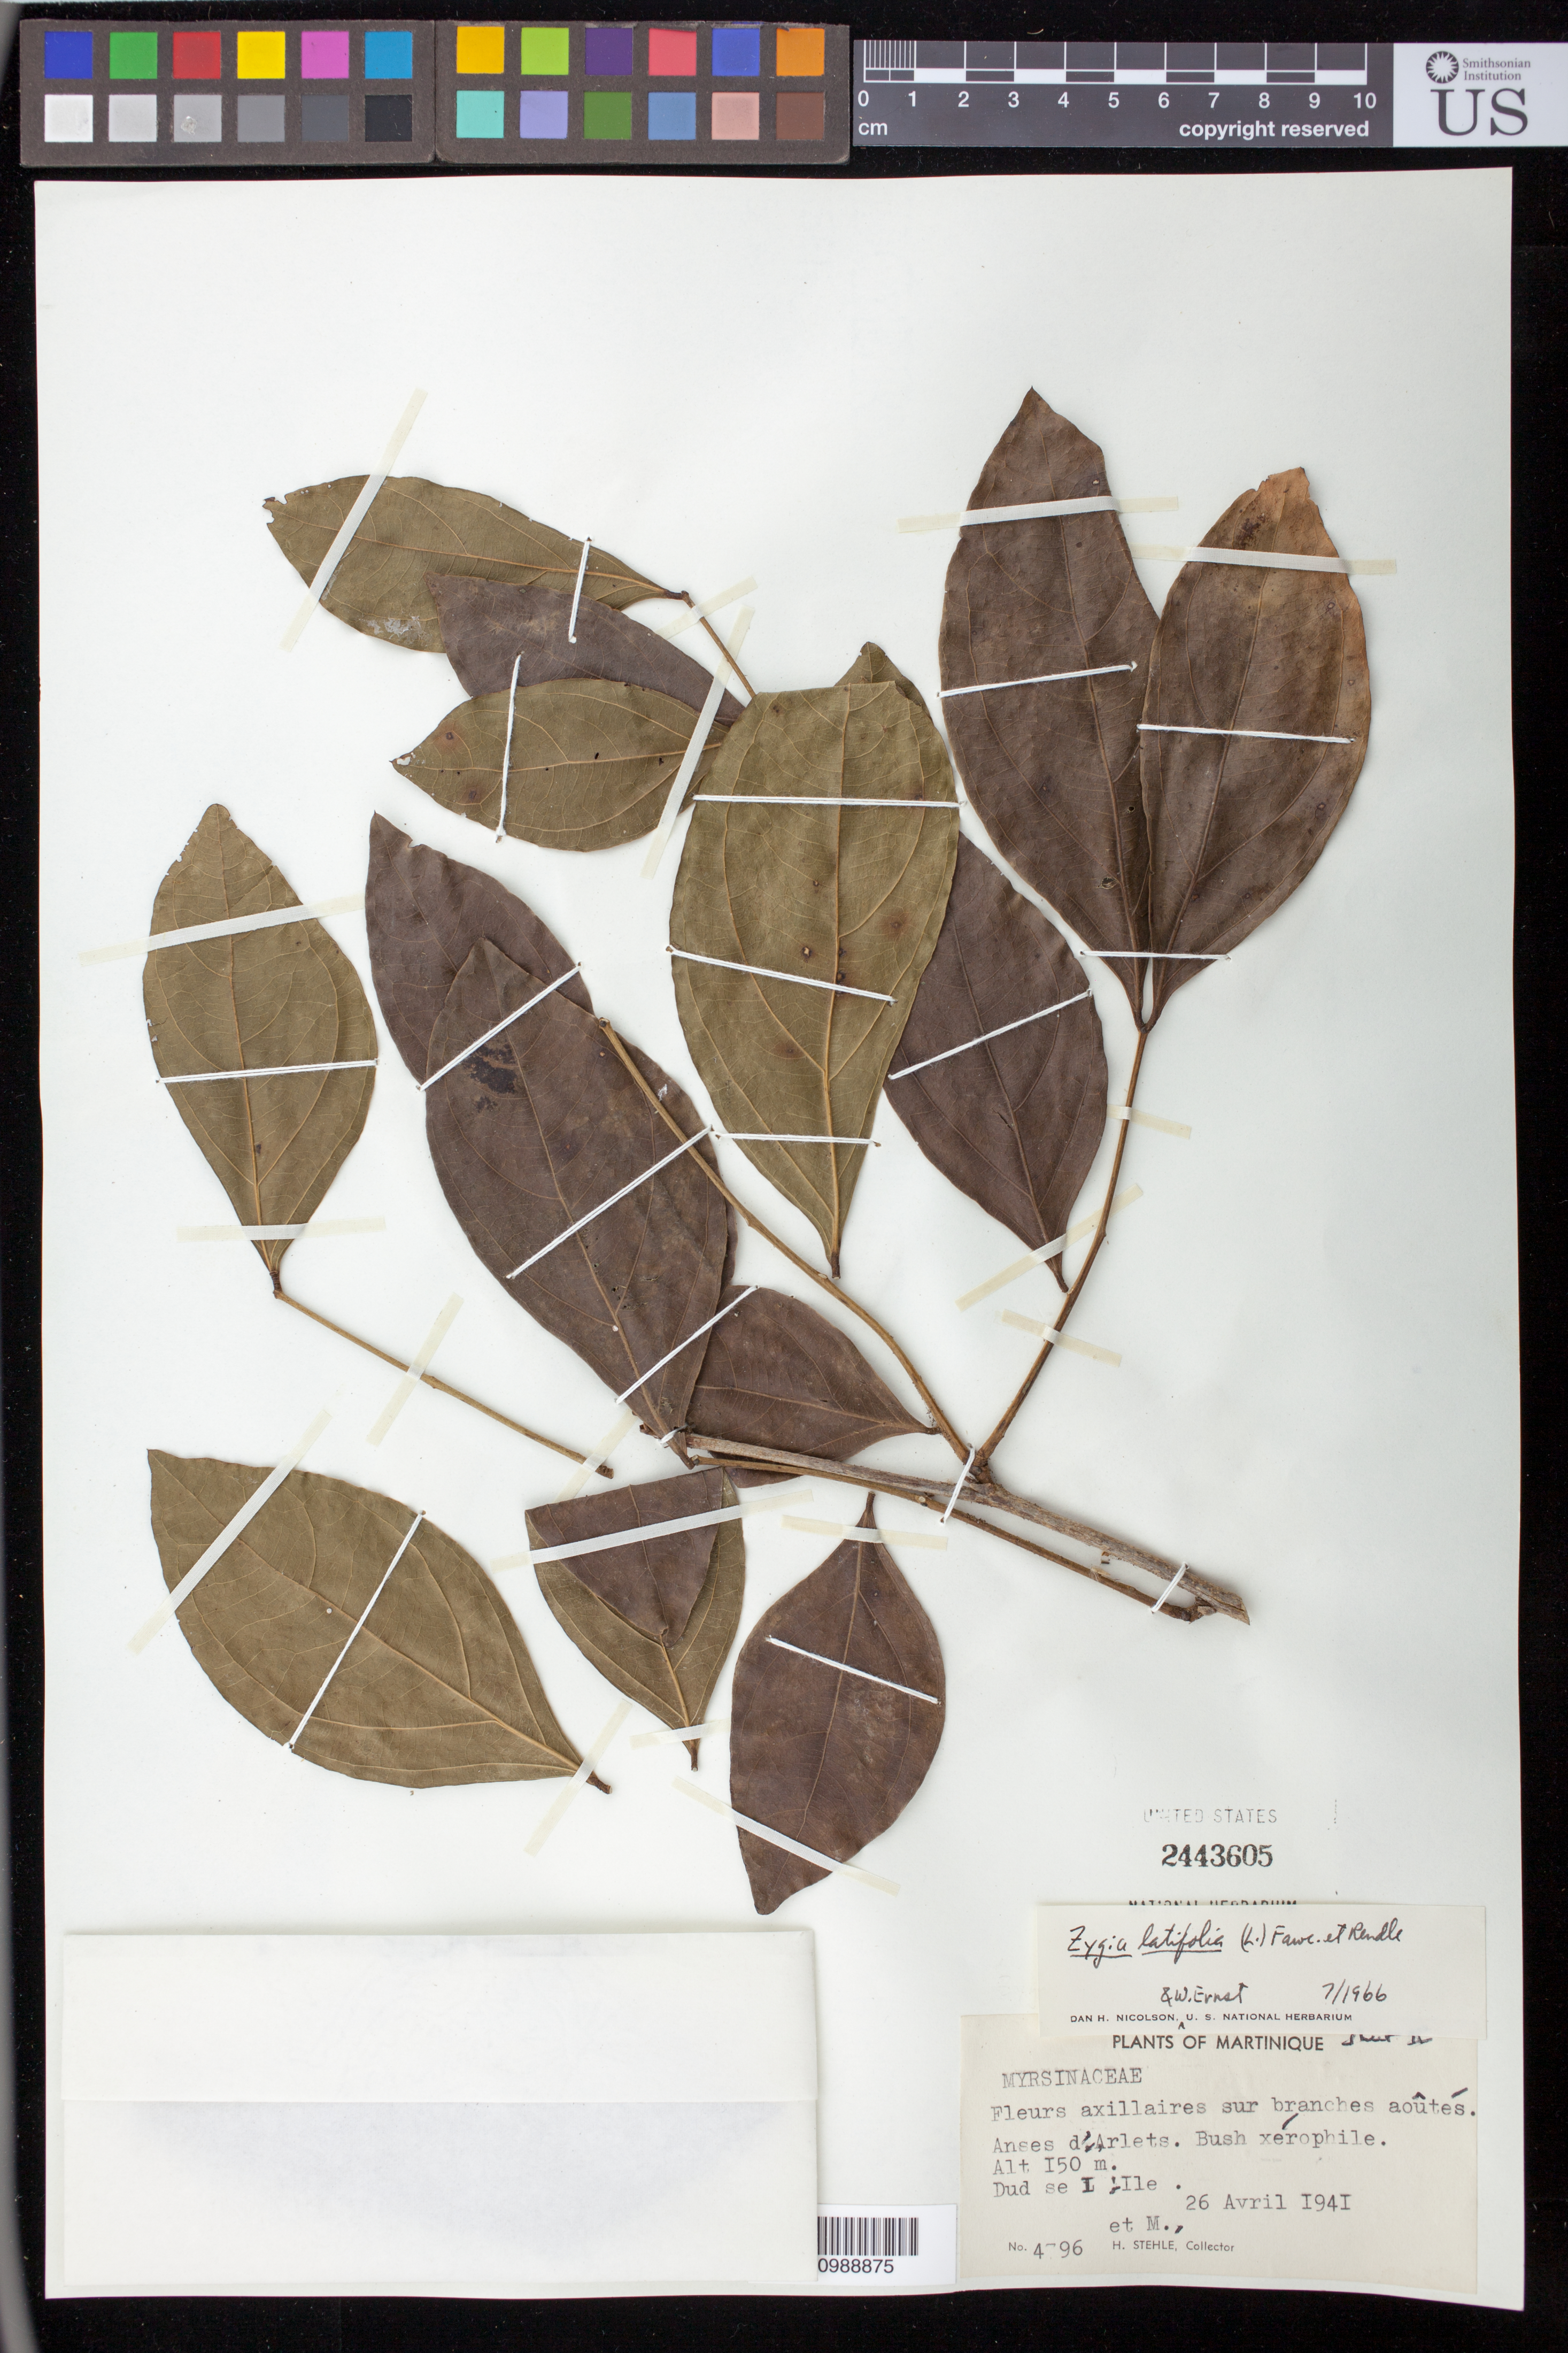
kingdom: Plantae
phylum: Tracheophyta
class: Magnoliopsida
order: Fabales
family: Fabaceae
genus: Zygia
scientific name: Zygia latifolia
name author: (L.) Fawc. & Rendle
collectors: H. Stehlé & M. Stehlé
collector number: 4796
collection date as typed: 26 Apr 1941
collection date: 1941-04-26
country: Martinique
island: Martinique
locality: Anses d'Arlets, S of the Island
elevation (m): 150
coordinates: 0 N, 0 E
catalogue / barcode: US 2443605